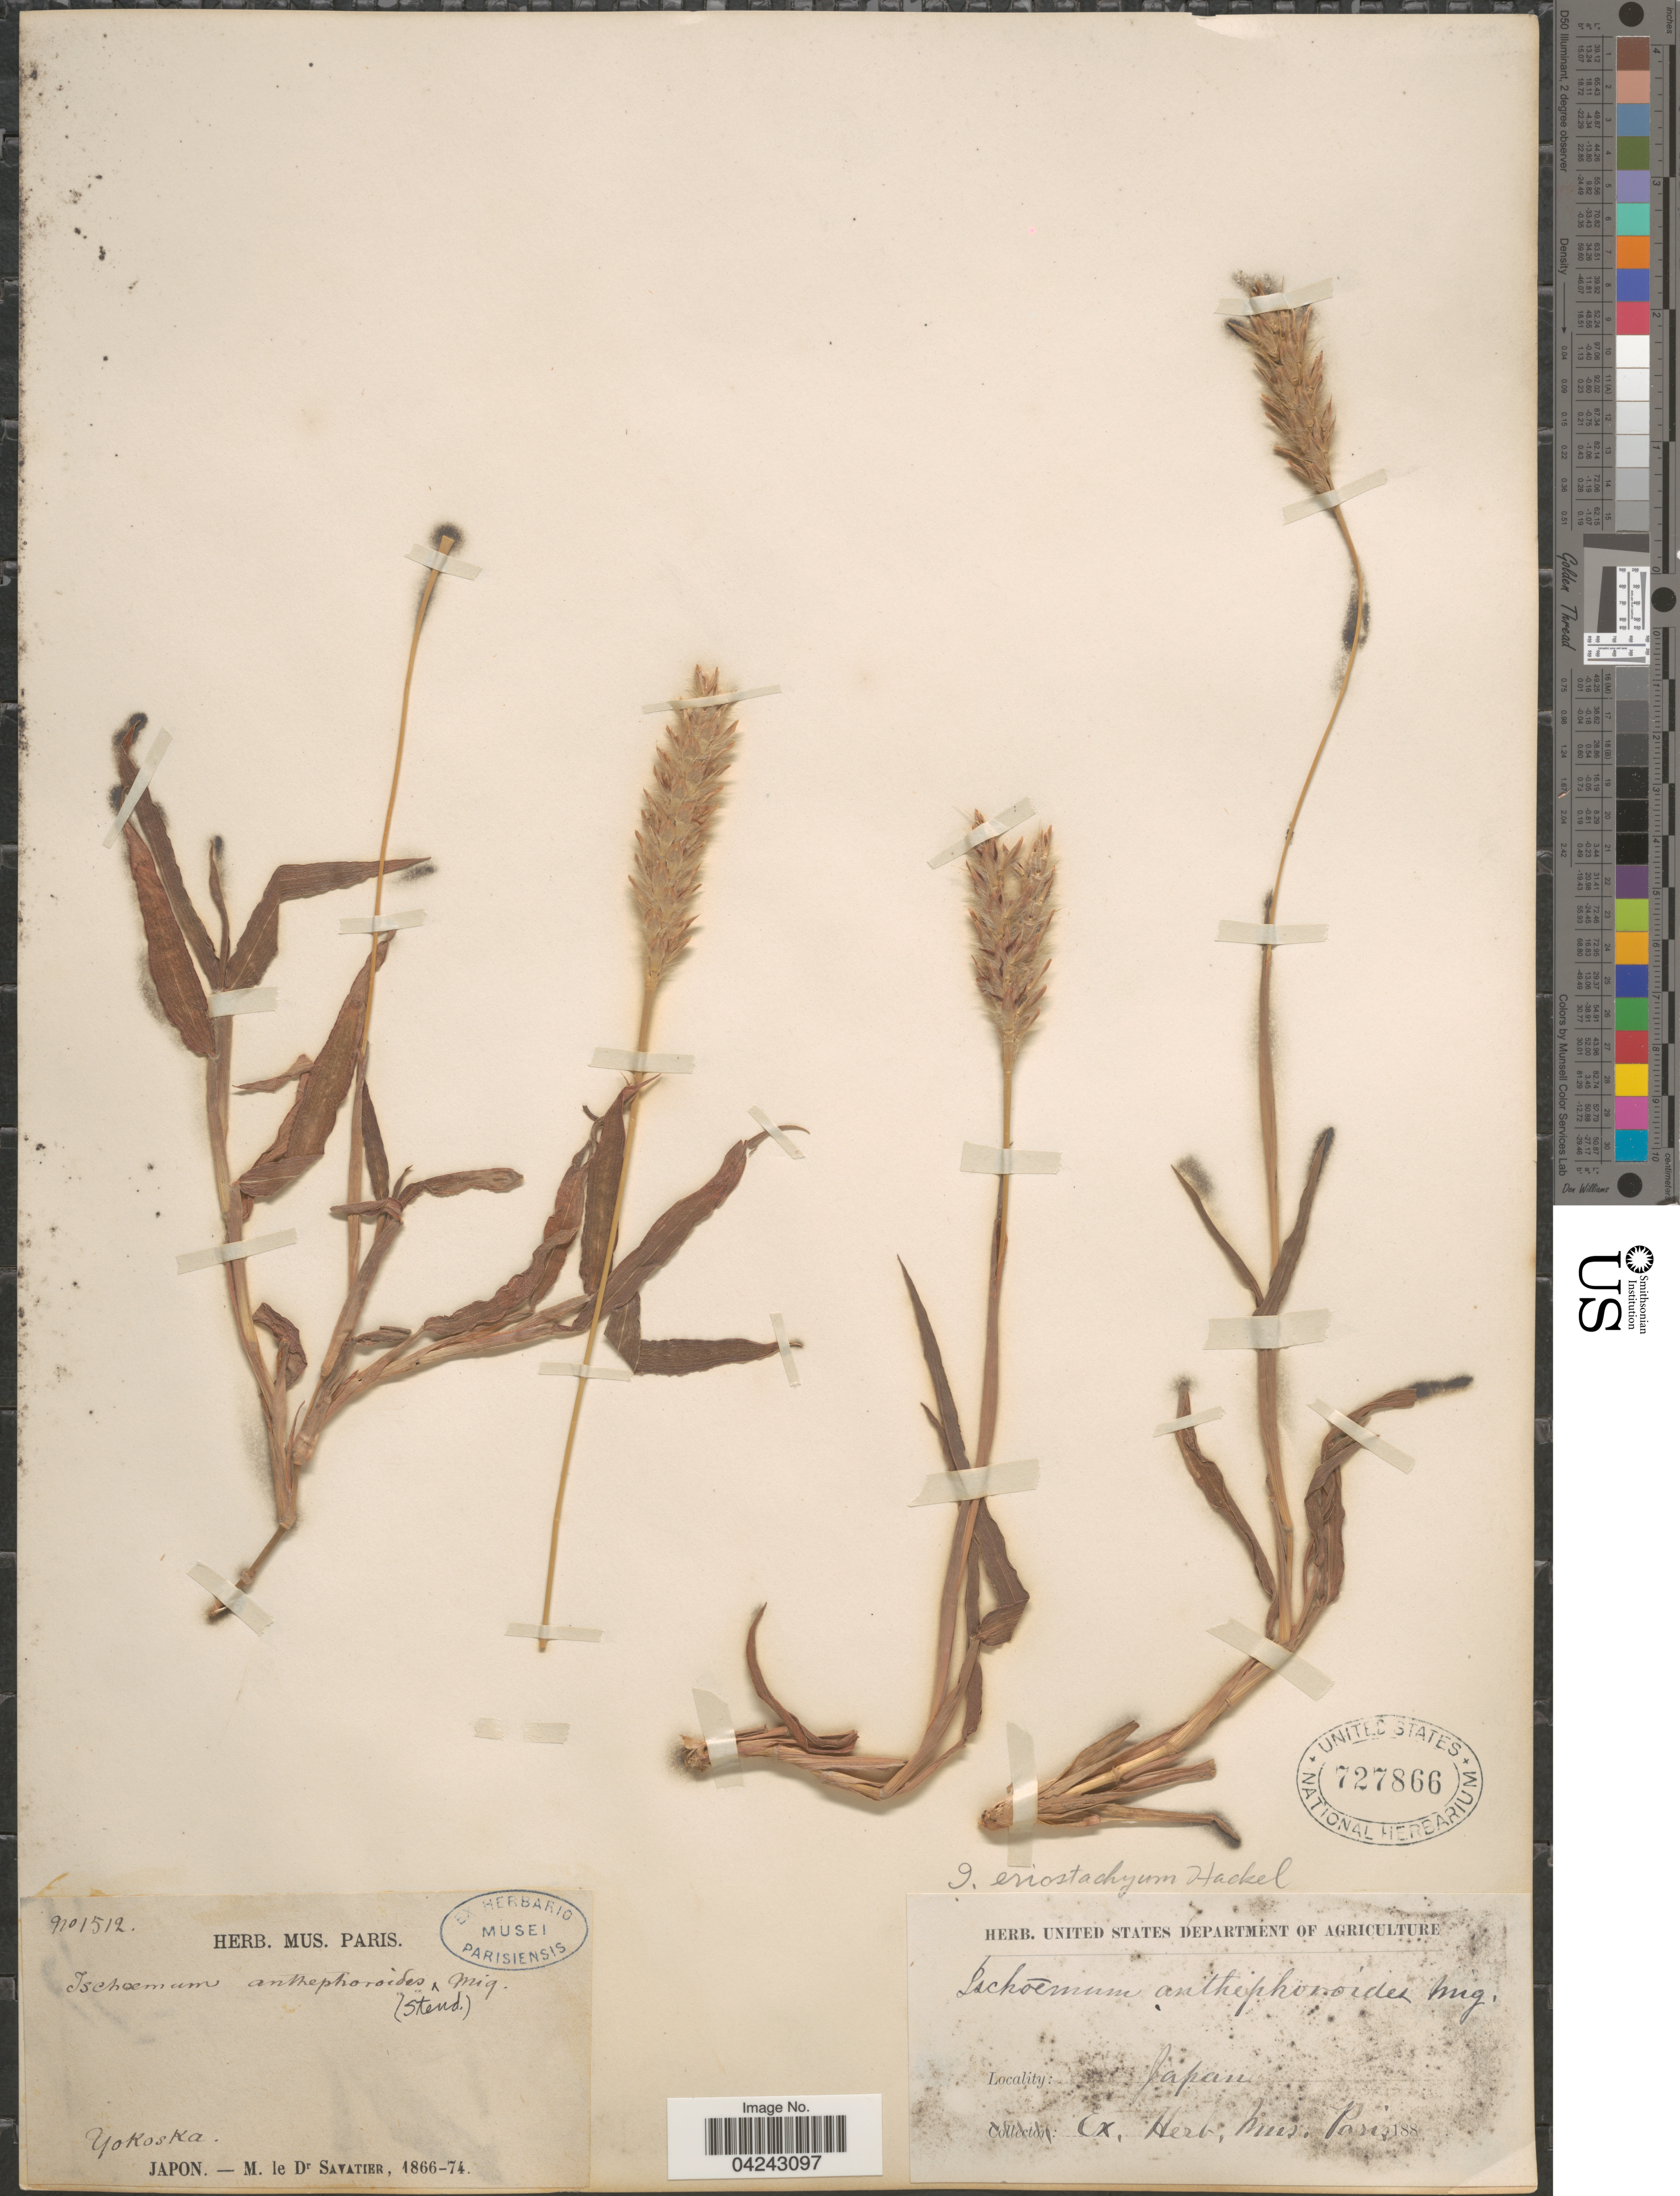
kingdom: Plantae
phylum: Tracheophyta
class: Liliopsida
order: Poales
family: Poaceae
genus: Ischaemum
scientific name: Ischaemum anthephoroides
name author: (Steud.) Miq.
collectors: M. Savatier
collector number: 9101512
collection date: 1866/1874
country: Japan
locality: Yokoska.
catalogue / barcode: US 727866